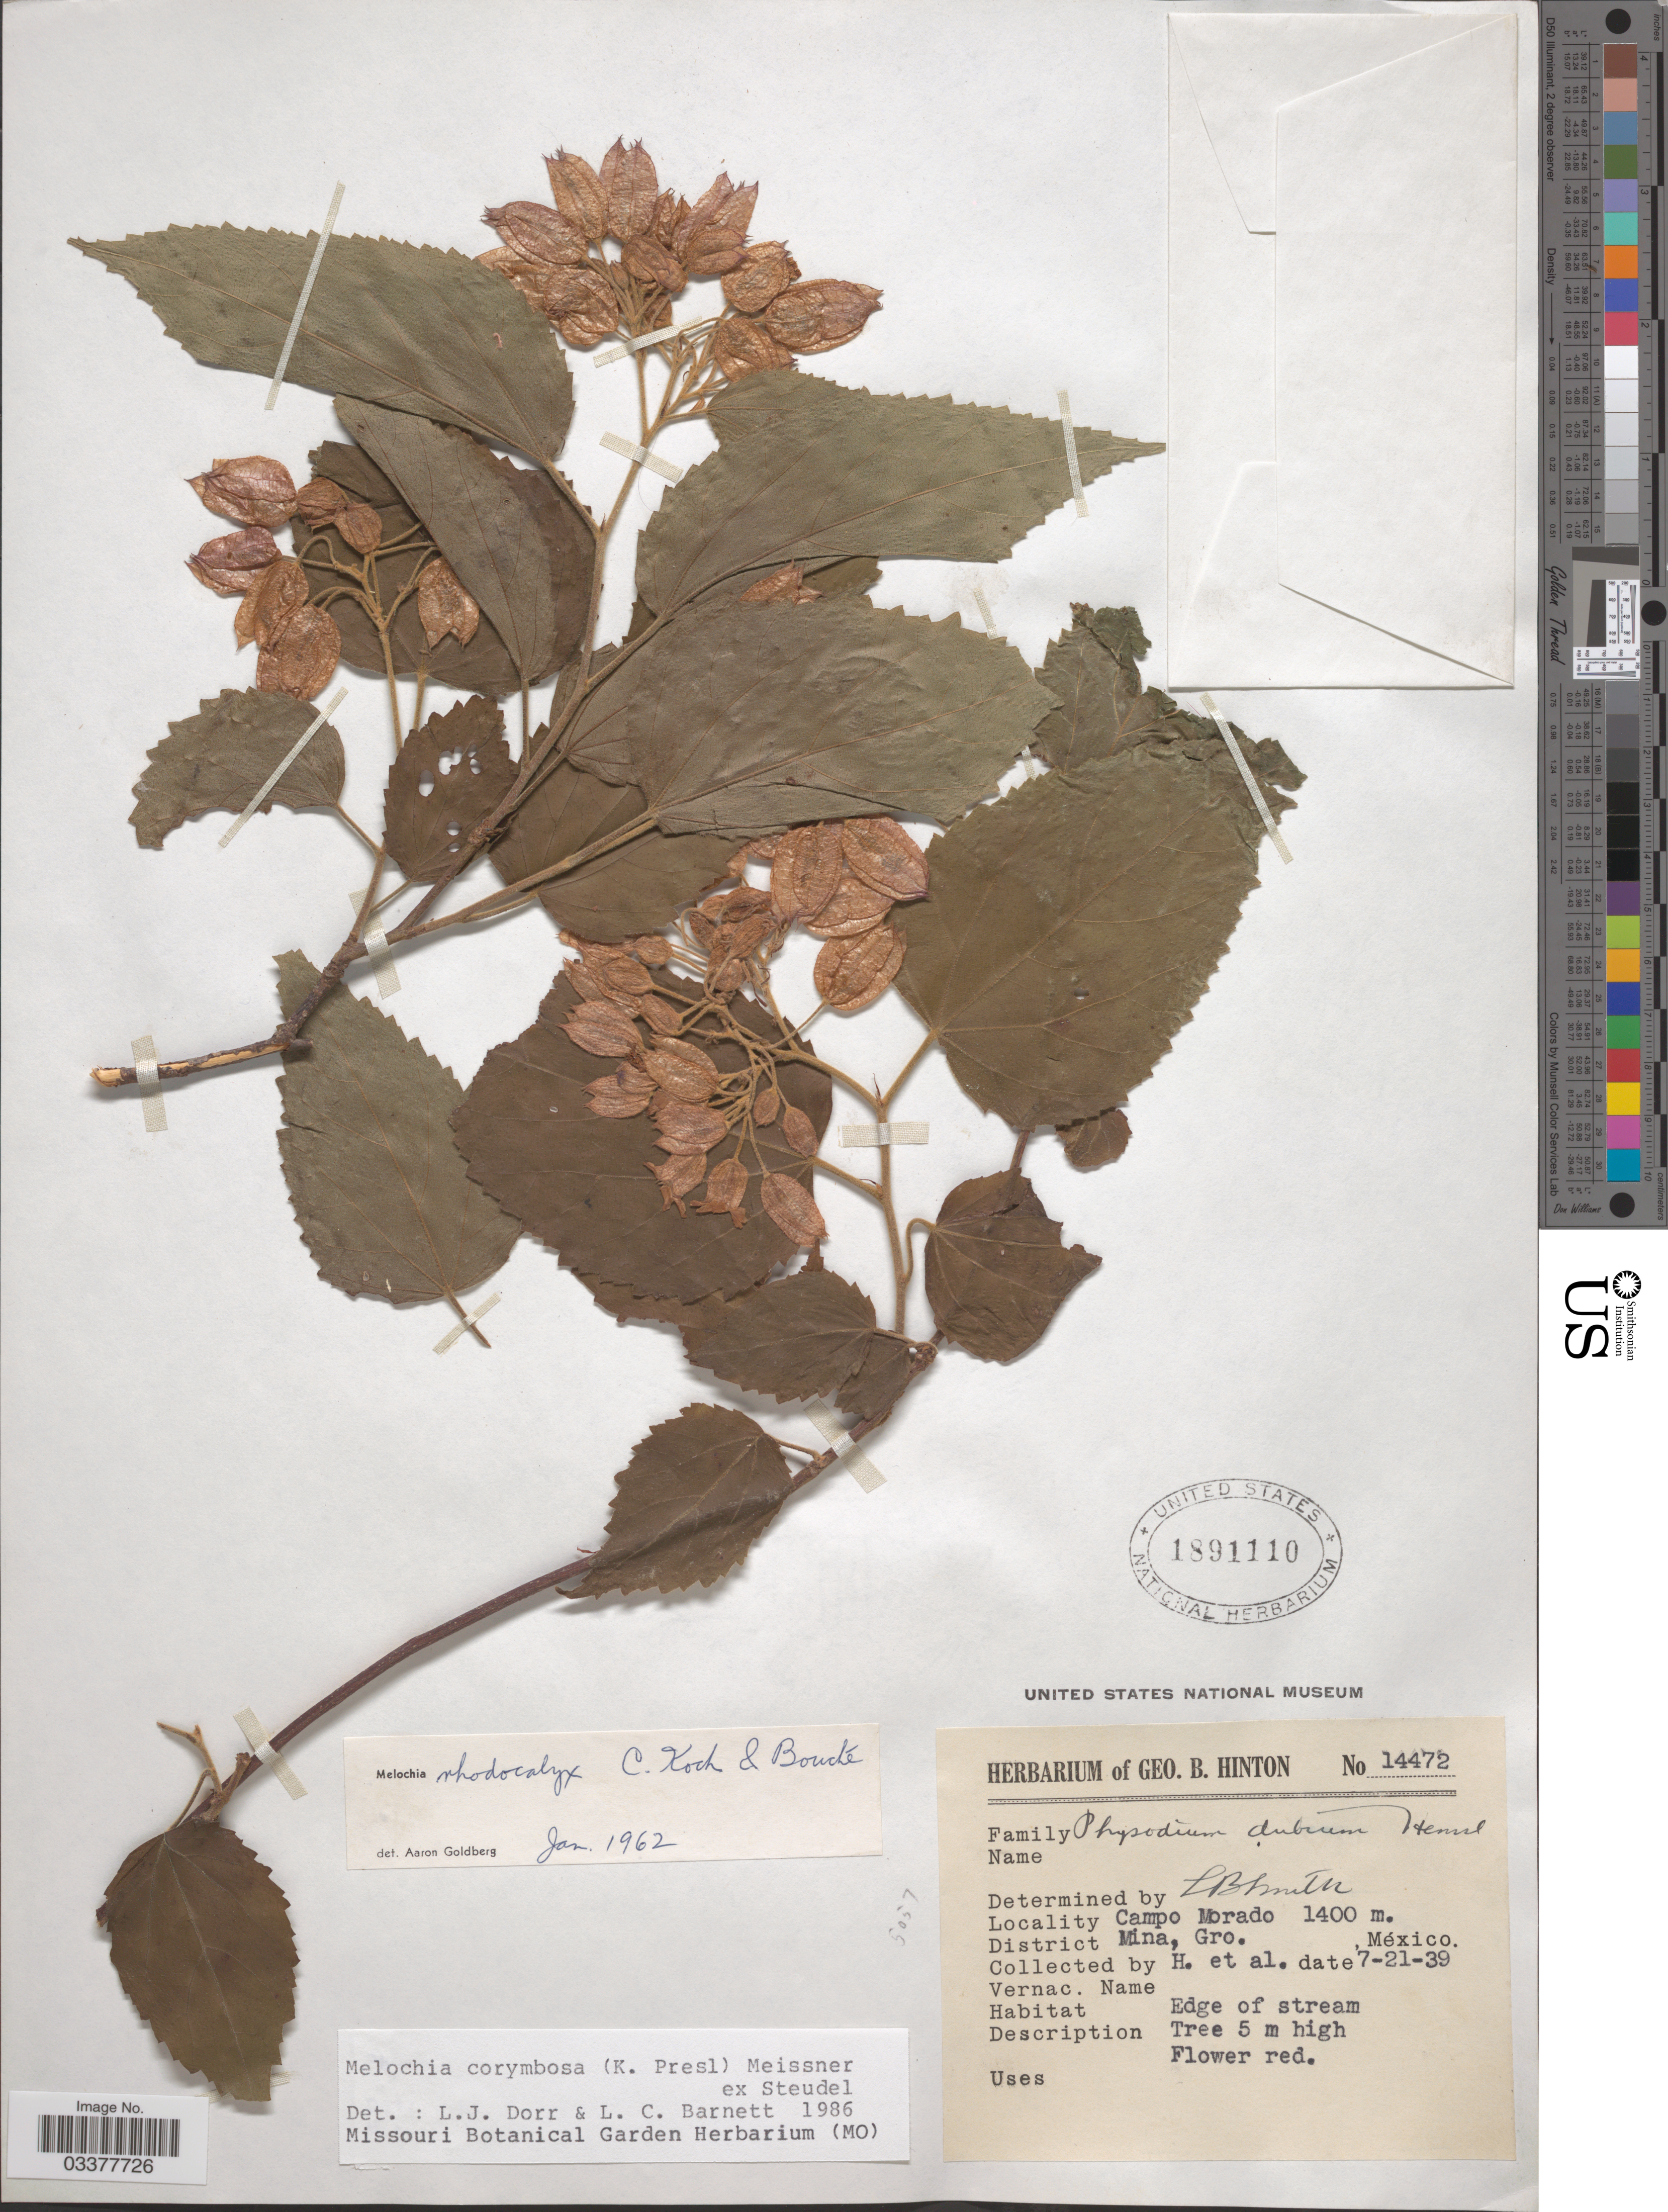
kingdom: Plantae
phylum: Tracheophyta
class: Magnoliopsida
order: Malvales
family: Malvaceae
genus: Melochia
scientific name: Melochia corymbosa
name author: (C. Presl) Meissn. ex Steud.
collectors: G. B. Hinton & et al.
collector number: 14472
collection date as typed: Transcribed d/m/y: 21/7/39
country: Mexico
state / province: Guerrero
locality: Campo Morado. District Mina, Gro.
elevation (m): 1400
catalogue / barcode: US 1891110